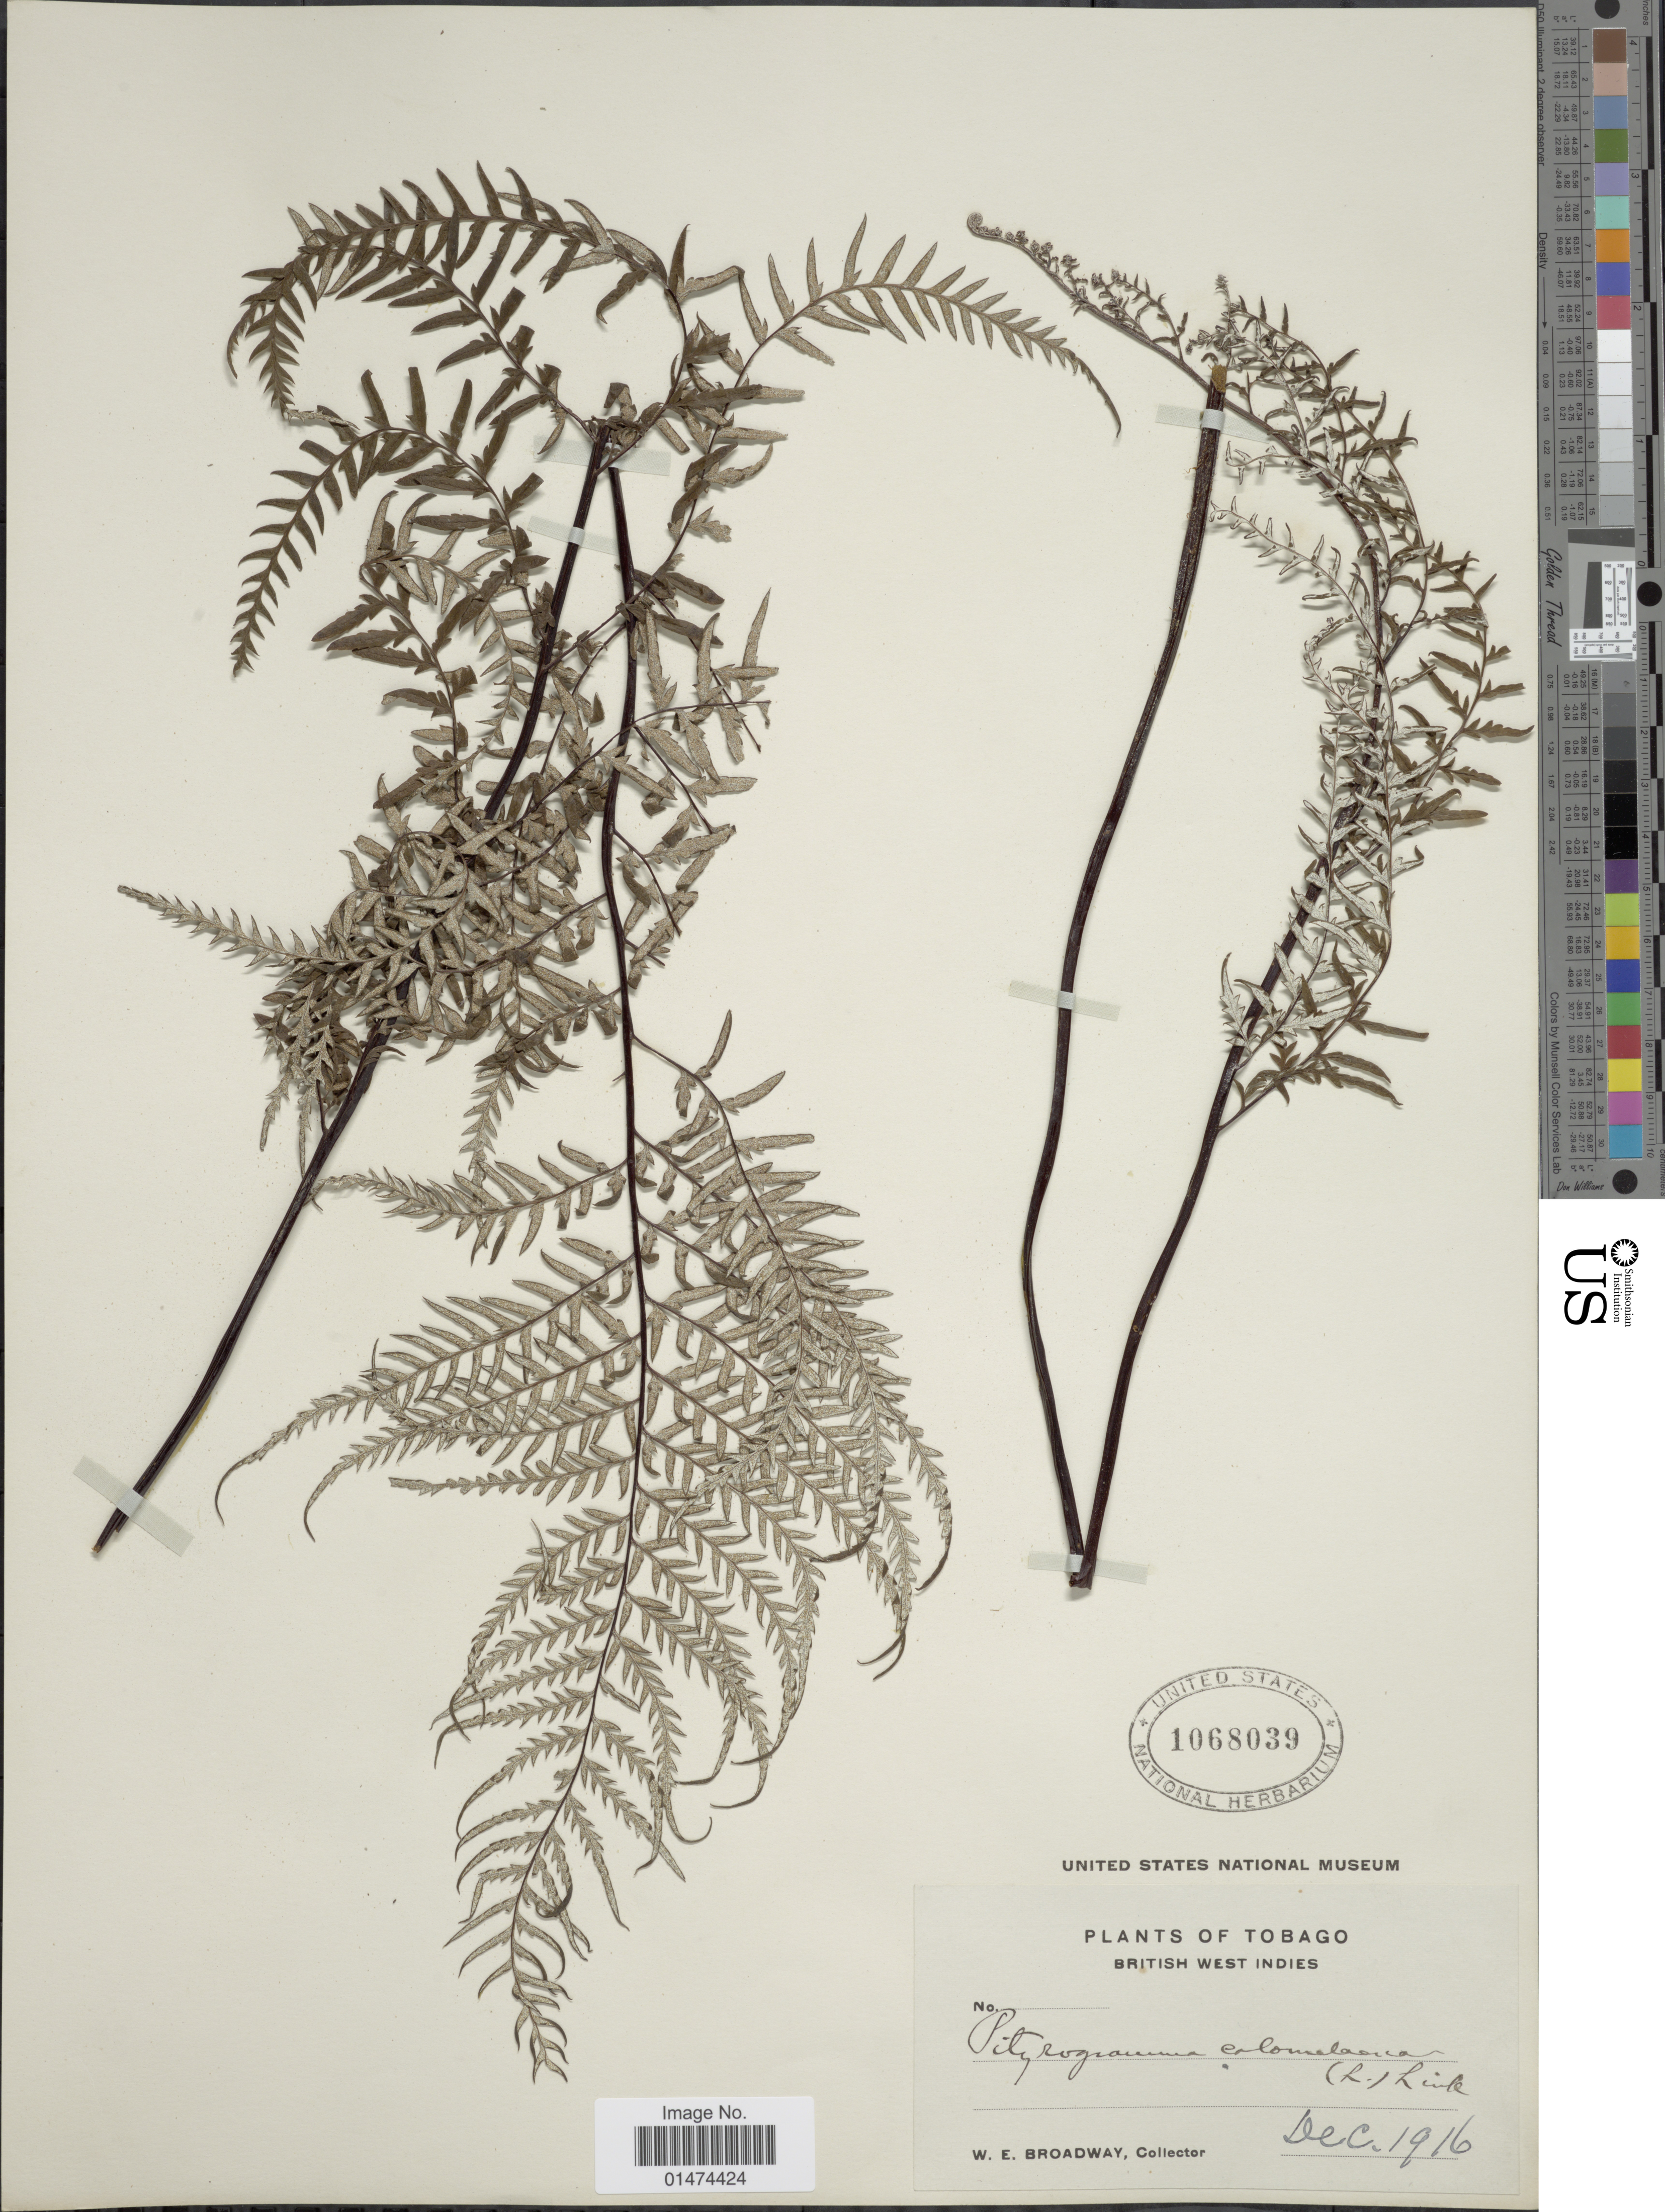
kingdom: Plantae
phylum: Tracheophyta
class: Polypodiopsida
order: Polypodiales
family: Pteridaceae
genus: Pityrogramma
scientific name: Pityrogramma calomelanos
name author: (L.) Link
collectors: W. E. Broadway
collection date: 1916-12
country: Trinidad and Tobago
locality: Plants of Tobago, British West Indies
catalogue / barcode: US 1068039